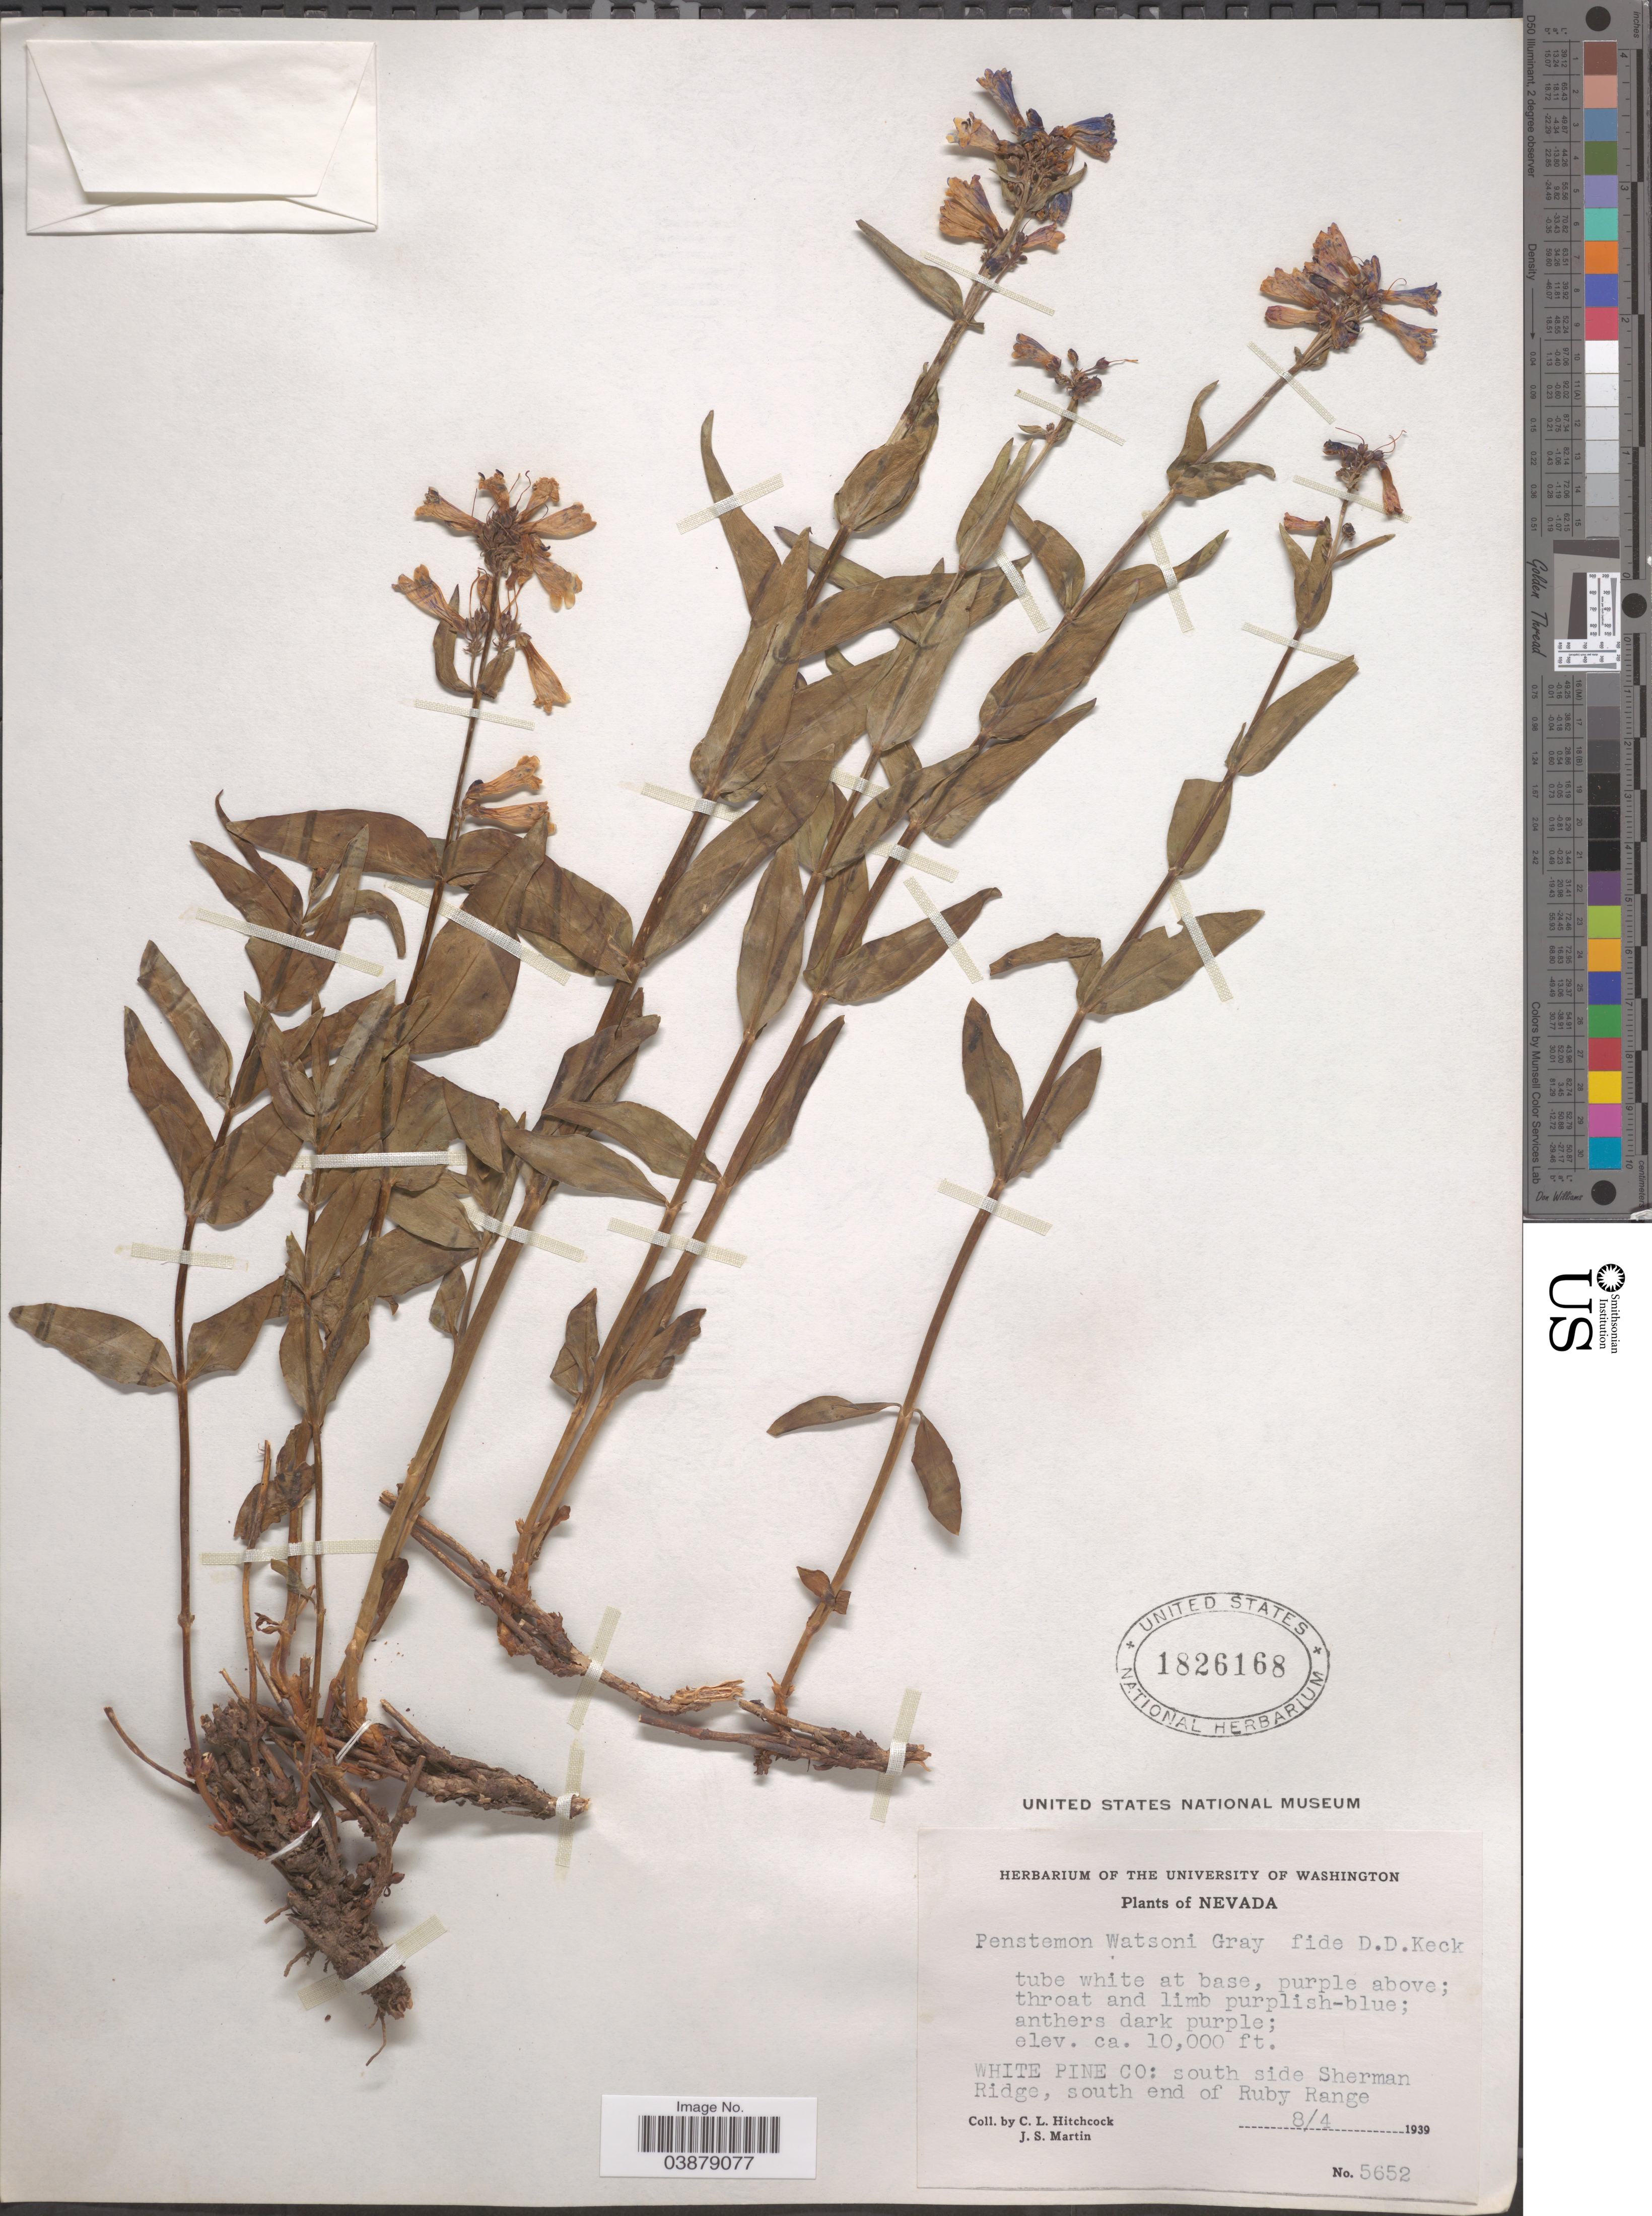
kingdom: Plantae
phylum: Tracheophyta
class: Magnoliopsida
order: Lamiales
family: Plantaginaceae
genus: Penstemon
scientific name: Penstemon watsonii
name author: A. Gray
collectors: C. L. Hitchcock & J. S. Martin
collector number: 5652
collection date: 1939-08-04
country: United States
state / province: Nevada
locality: White Pine Co: south side Sherman Ridge, south end of Ruby Range.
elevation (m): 3048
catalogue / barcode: US 1826168